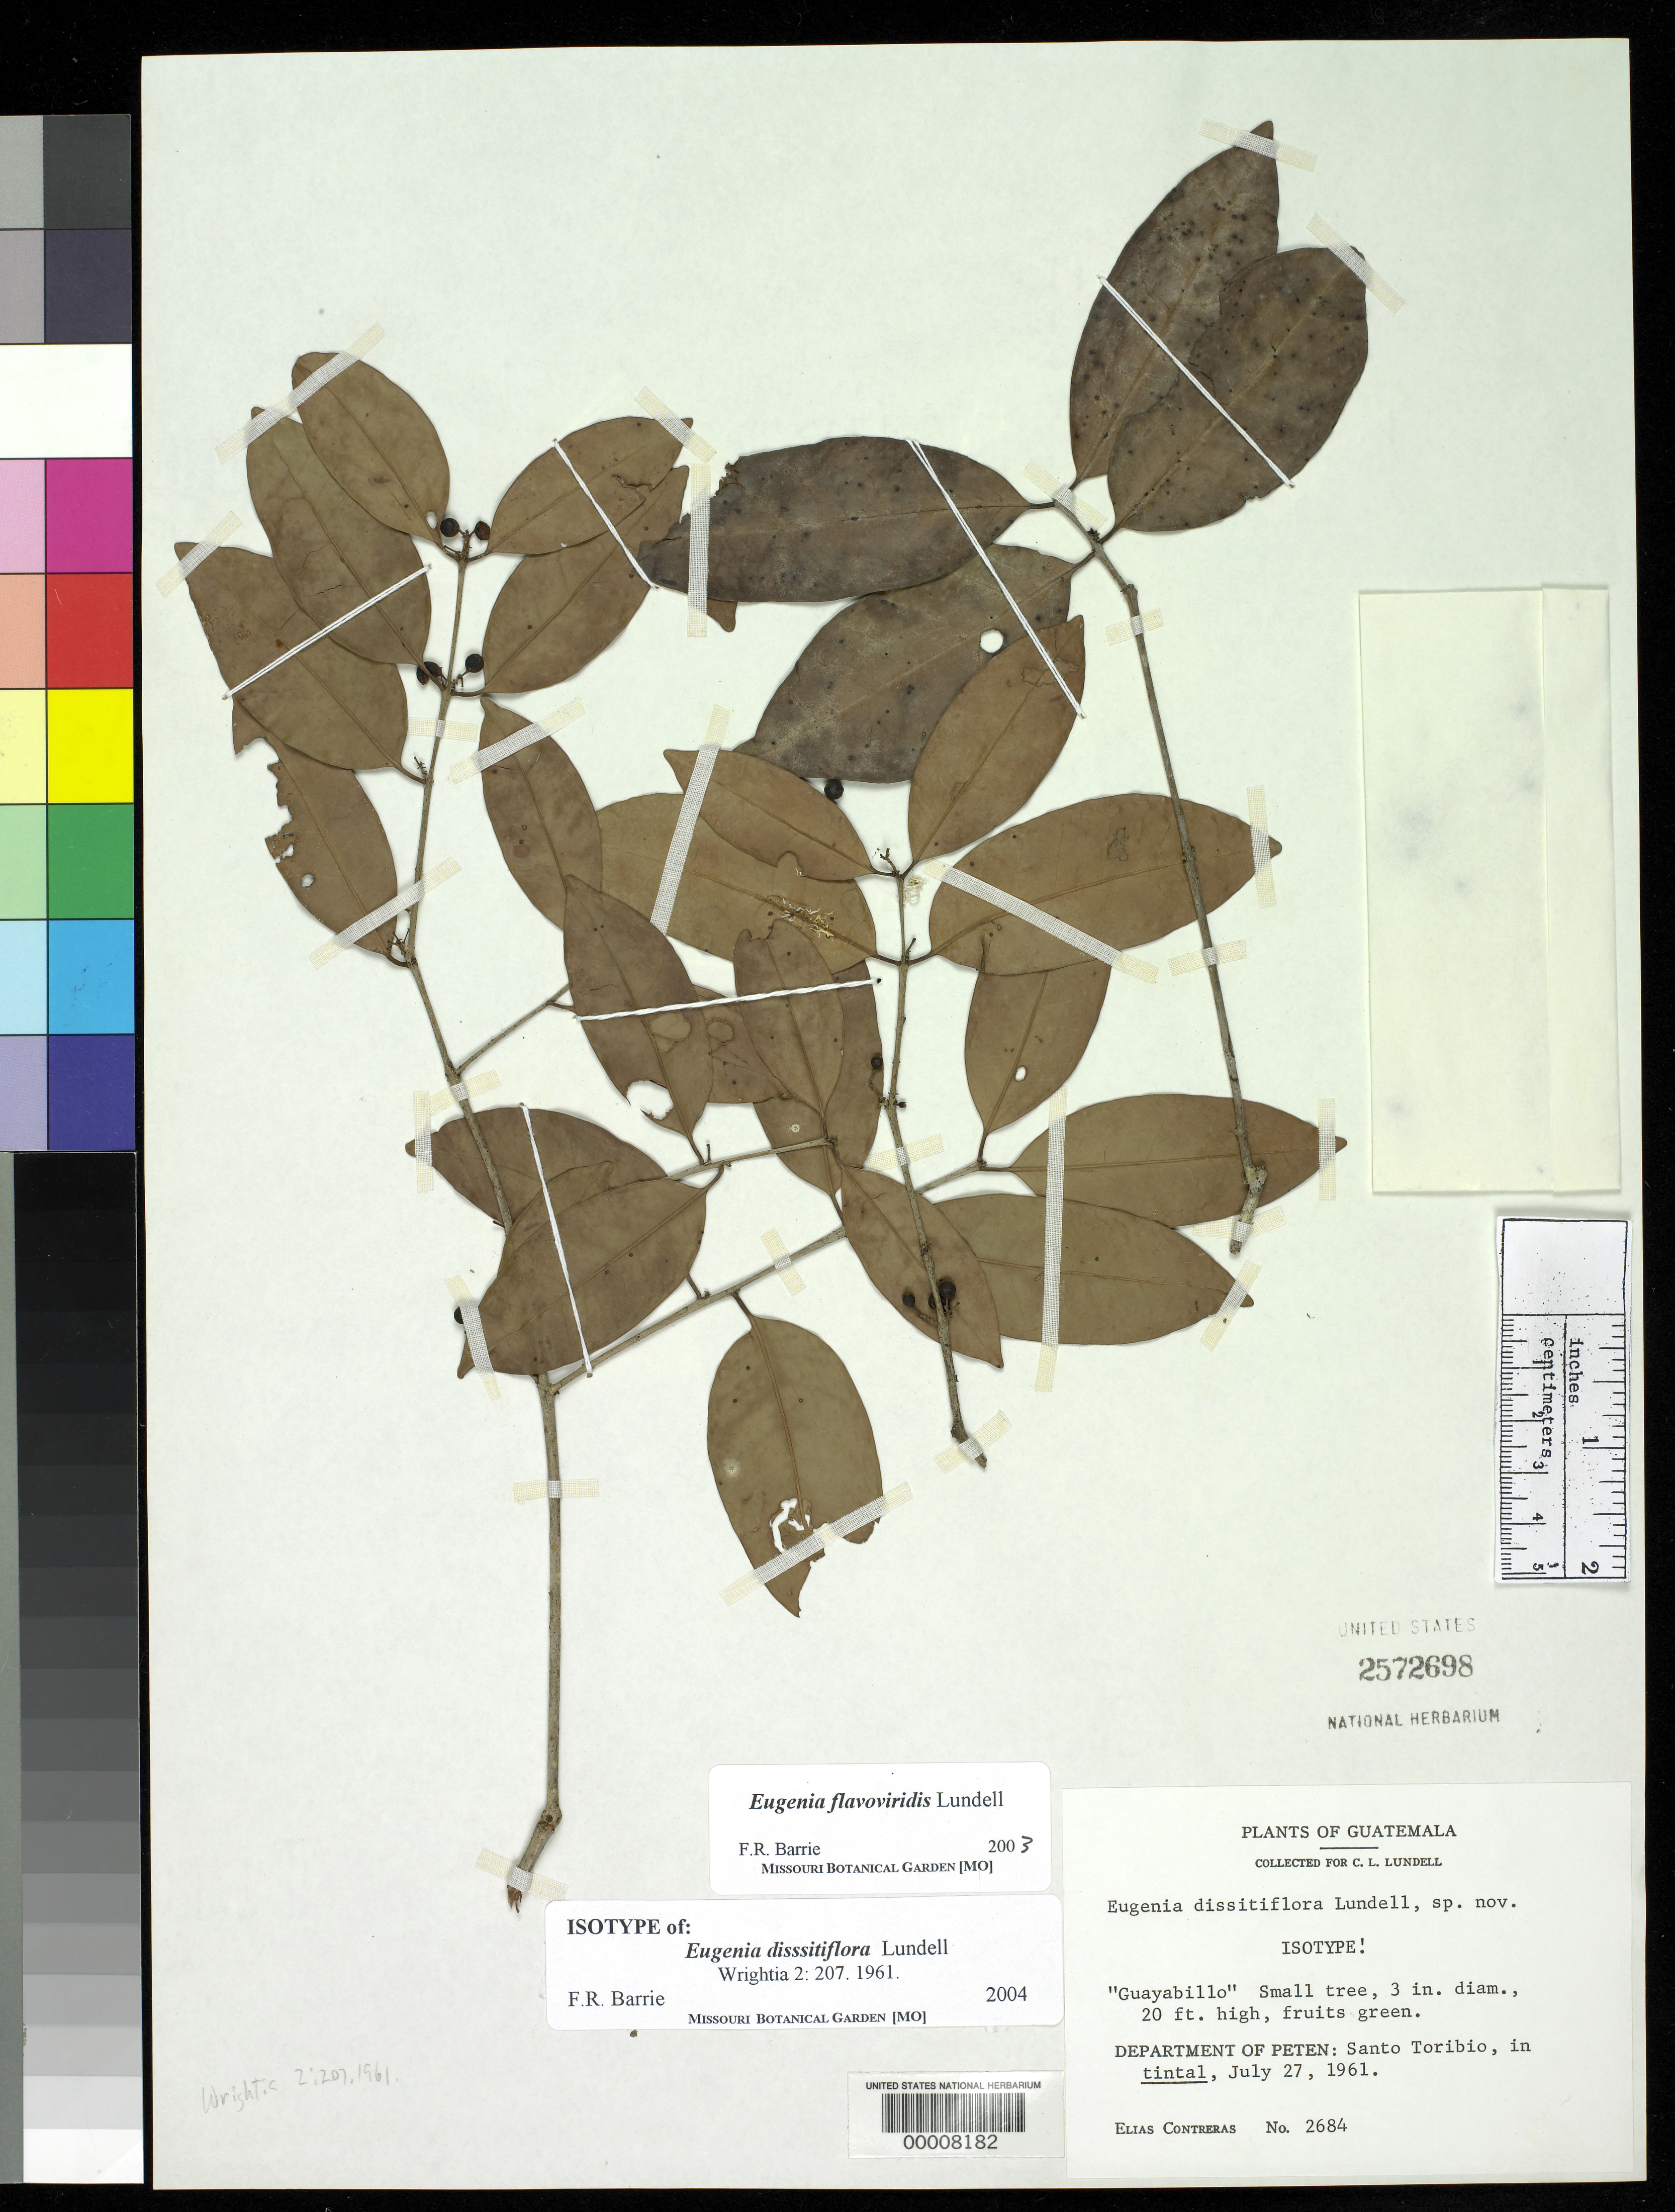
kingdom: Plantae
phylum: Tracheophyta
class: Magnoliopsida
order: Myrtales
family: Myrtaceae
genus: Eugenia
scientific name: Eugenia dissitiflora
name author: Lundell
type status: Isotype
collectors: E. Contreras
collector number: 2684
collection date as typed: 27 Jul 1961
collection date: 1961-07-27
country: Guatemala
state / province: El Petén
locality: Santo Toribio.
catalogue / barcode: US 2572698